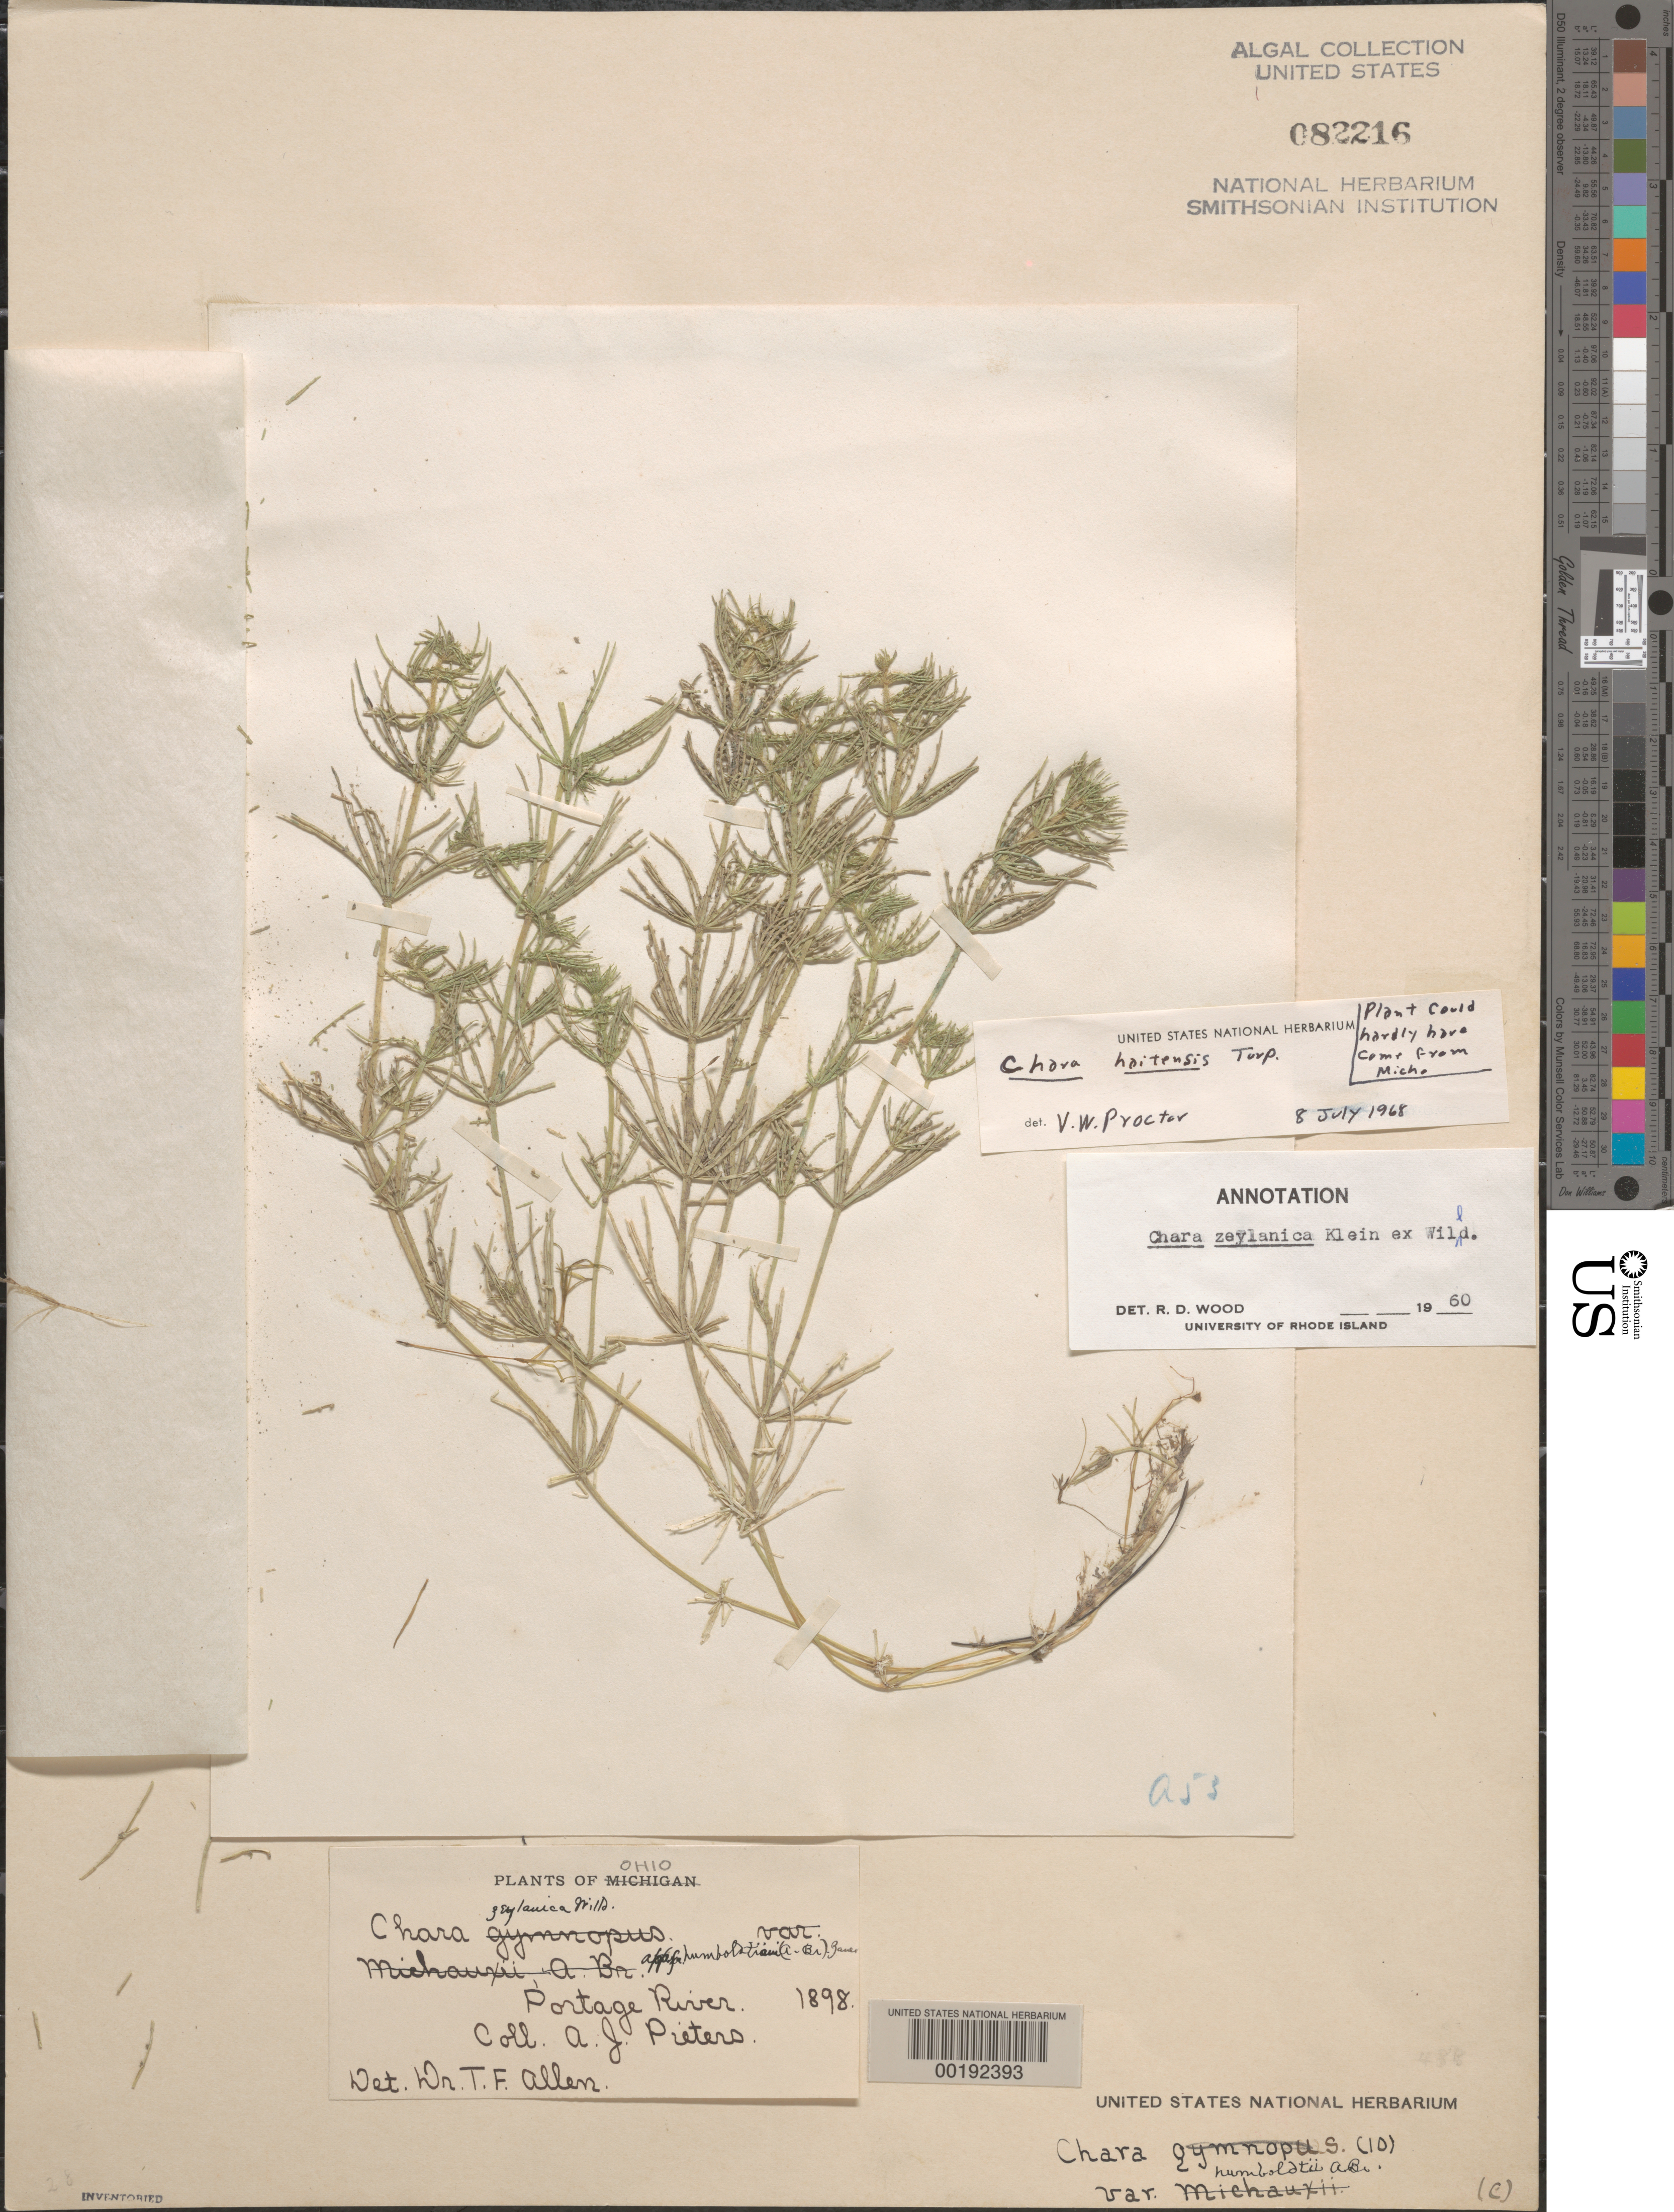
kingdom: Plantae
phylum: Charophyta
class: Charophyceae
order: Charales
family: Characeae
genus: Chara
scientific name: Chara haitensis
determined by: Proctor, V. W.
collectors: A. Pieters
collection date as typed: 1898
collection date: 1898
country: United States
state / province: Ohio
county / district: Ottawa County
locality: Portage River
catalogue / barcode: US 82216